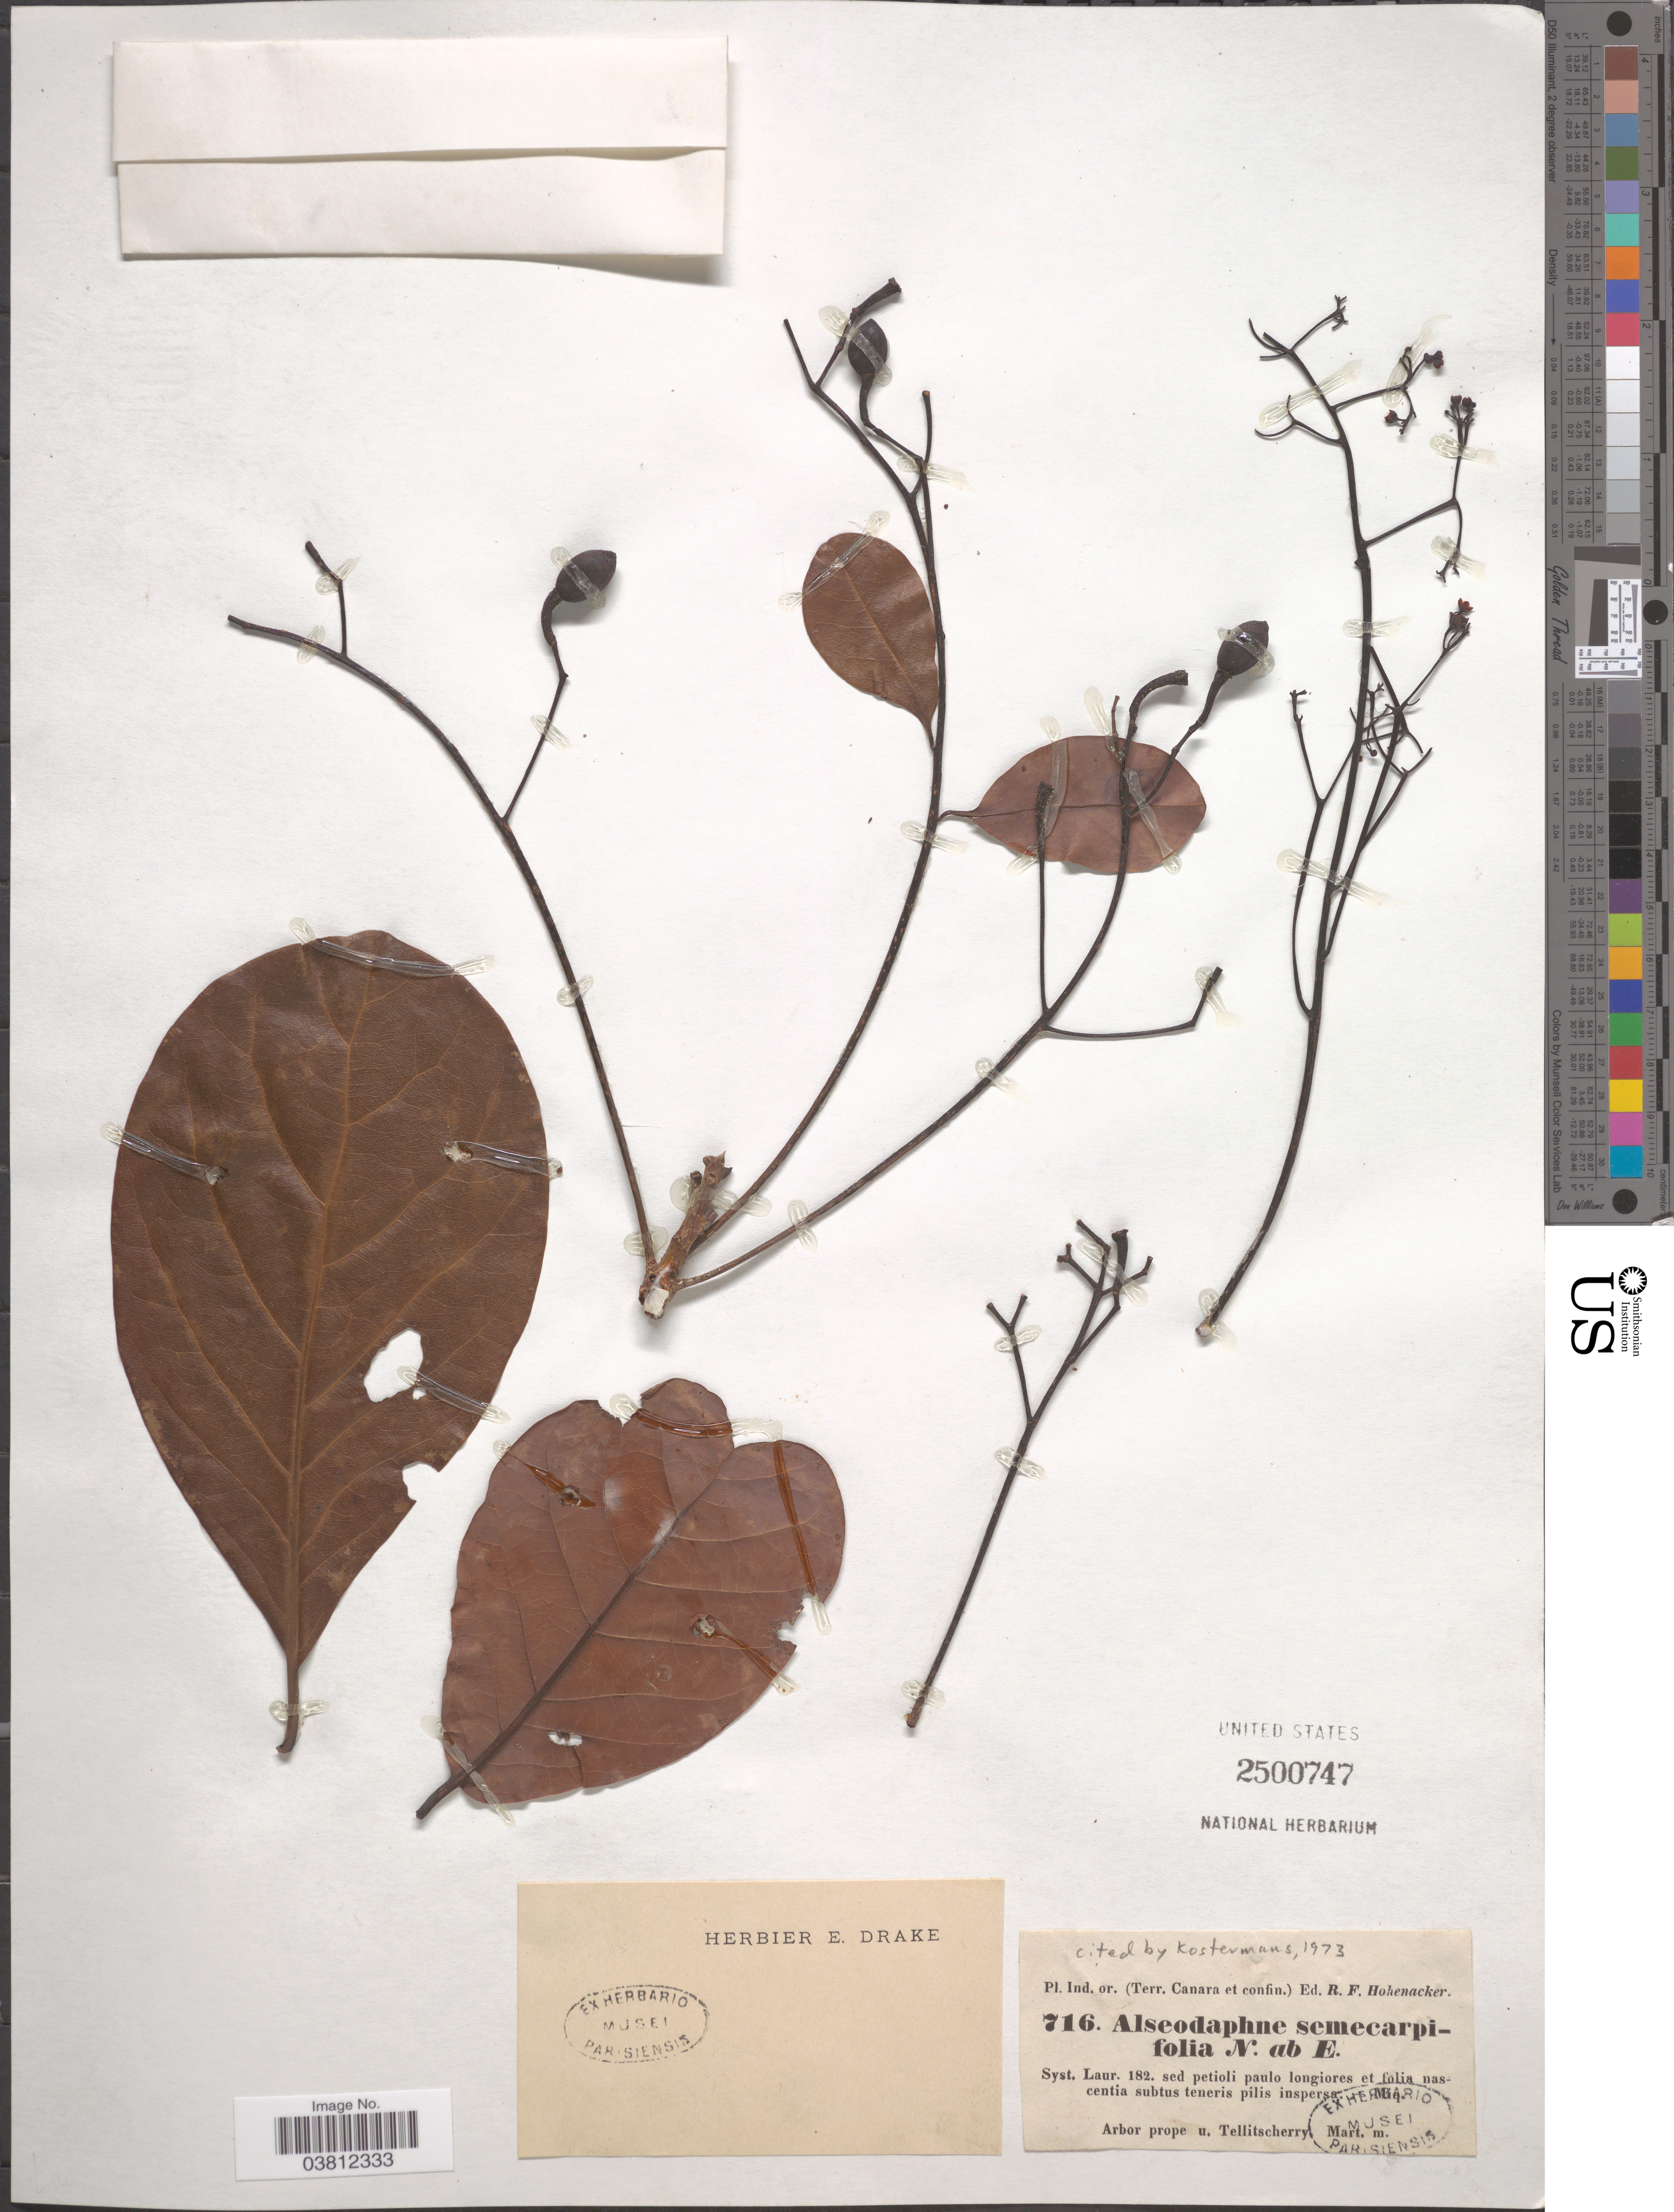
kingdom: Plantae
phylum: Tracheophyta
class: Magnoliopsida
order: Laurales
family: Lauraceae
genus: Alseodaphne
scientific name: Alseodaphne semecarpifolia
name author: Nees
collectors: R. F. Hohenacker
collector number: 716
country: India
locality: Ind. or. (Terr. Canara et confin.).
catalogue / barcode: US 2500747